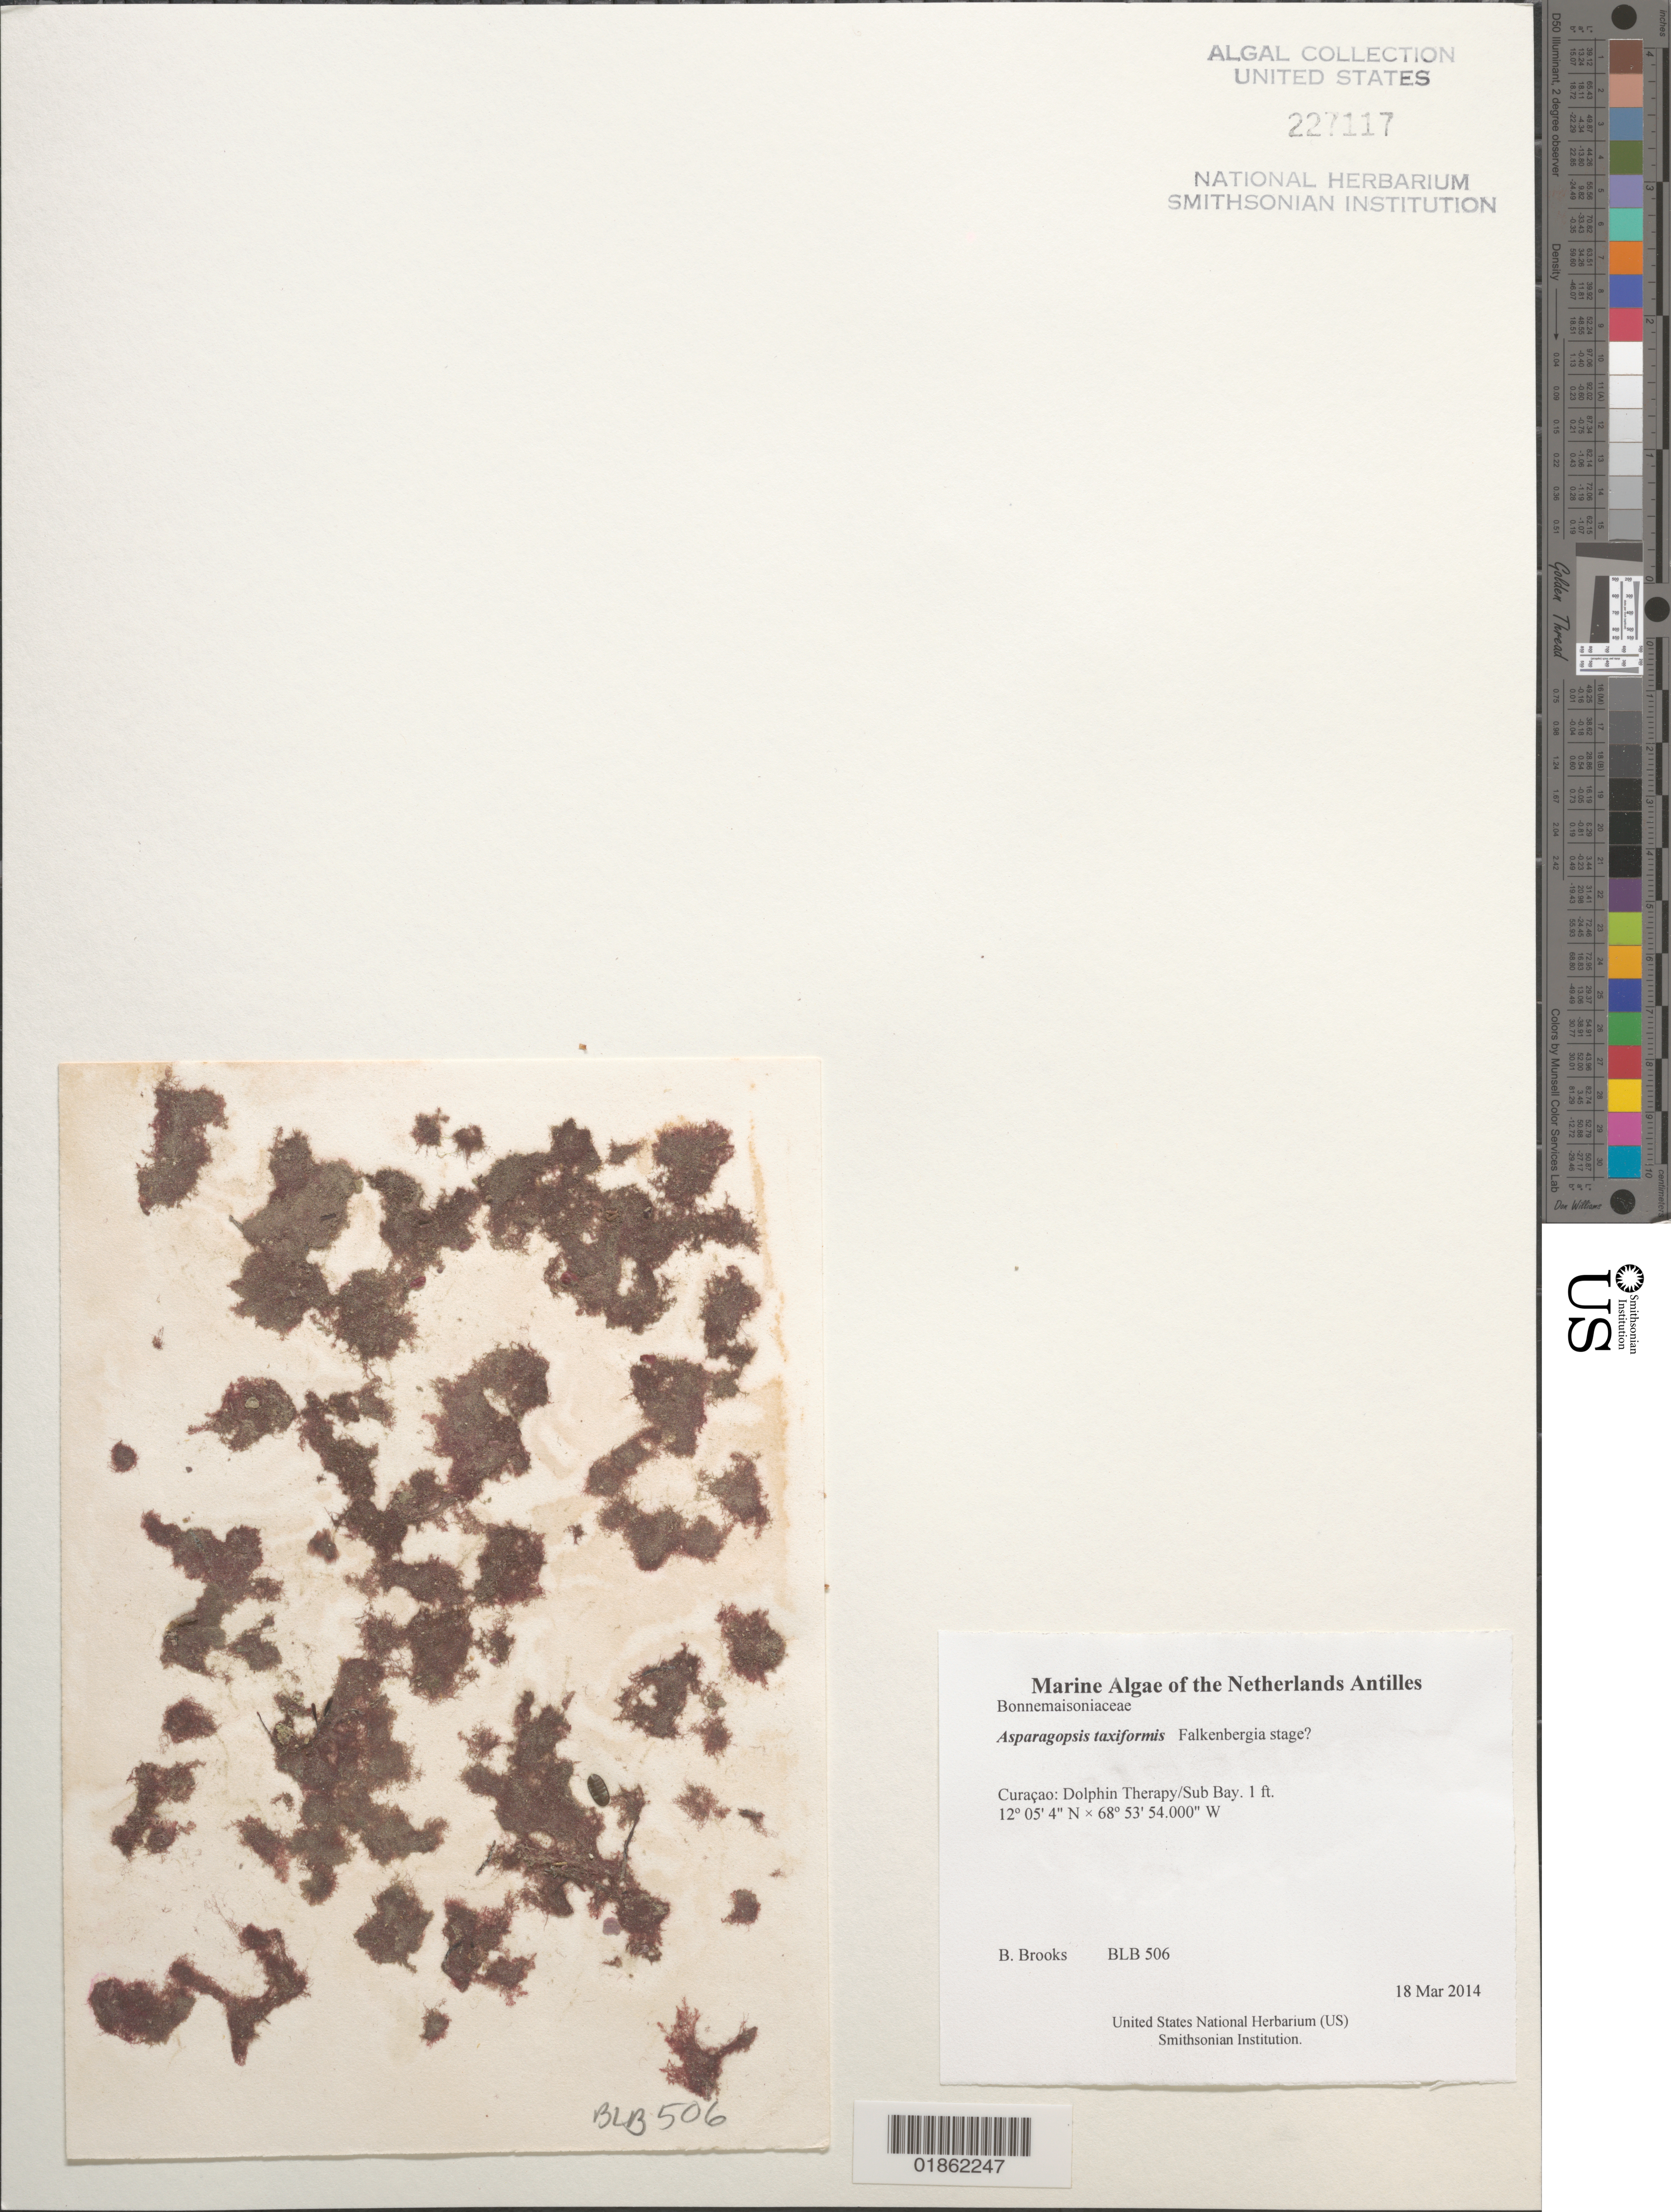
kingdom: Plantae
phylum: Rhodophyta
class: Florideophyceae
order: Bonnemaisoniales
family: Bonnemaisoniaceae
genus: Asparagopsis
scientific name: Asparagopsis taxiformis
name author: (Delile) Trevis.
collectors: B. Brooks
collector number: BLB 506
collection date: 2014-03-18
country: Curaçao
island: Curaçao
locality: Dolphin Therapy/Sub Bay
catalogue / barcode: US 227117